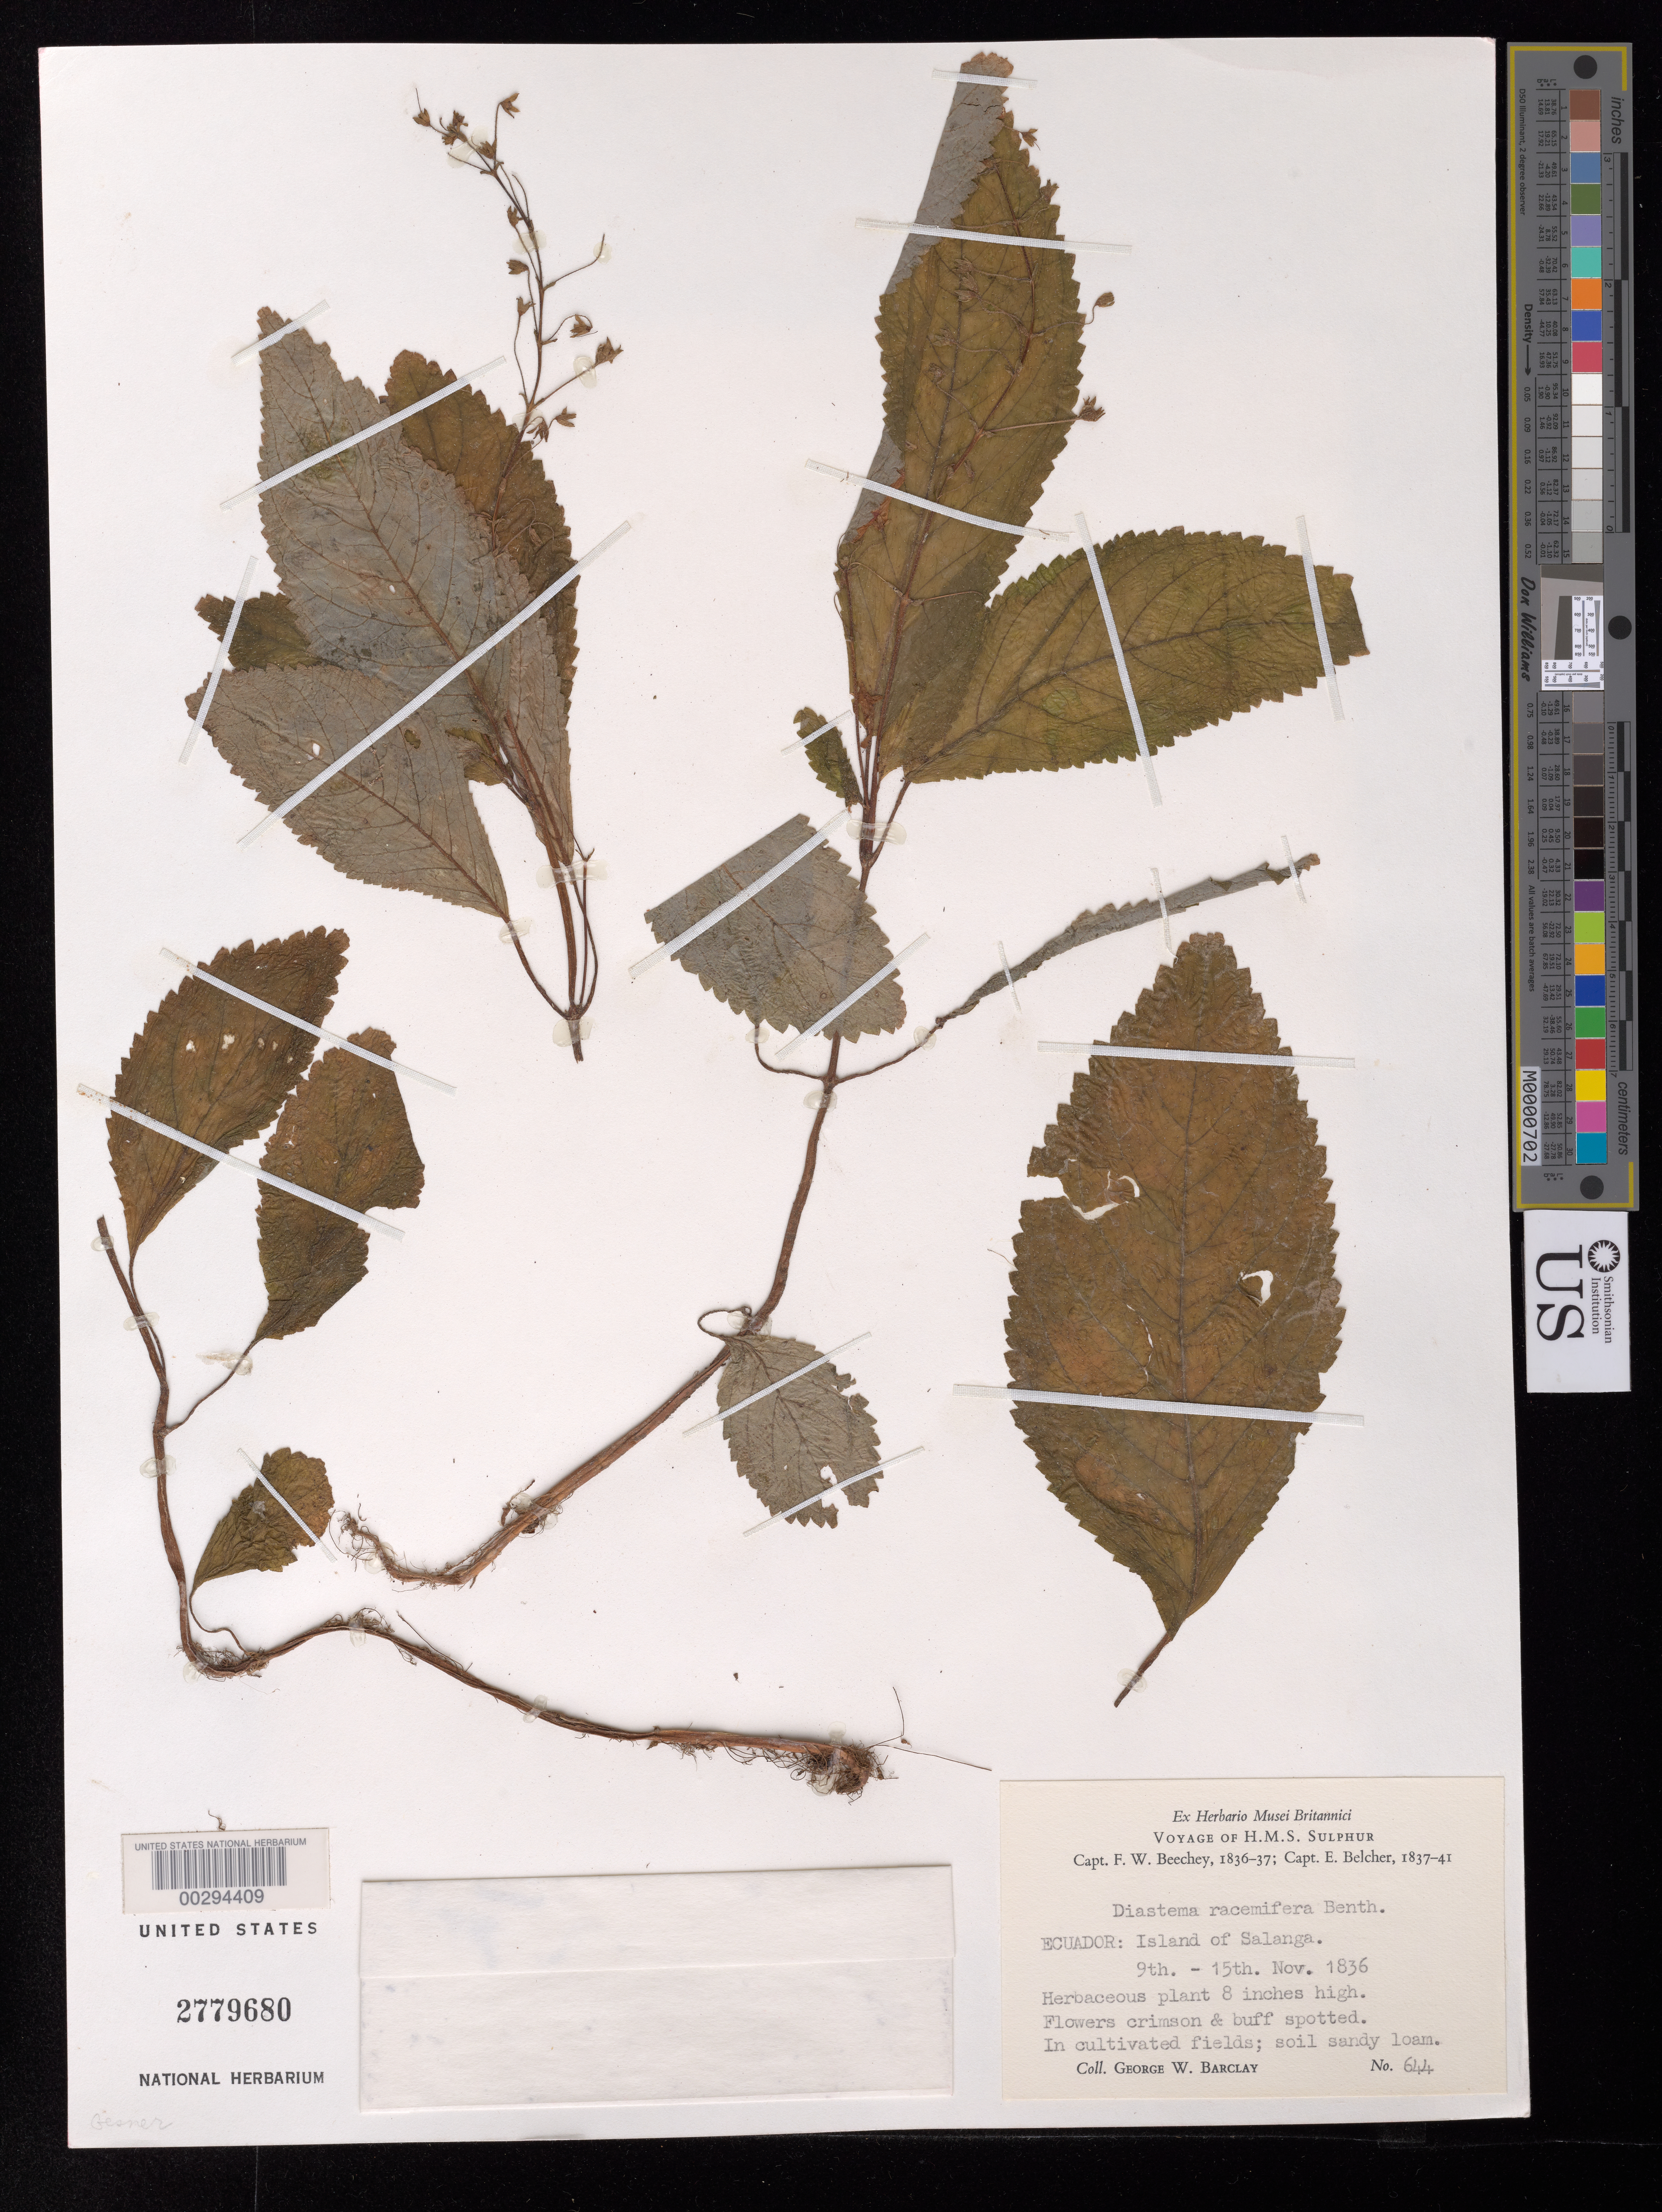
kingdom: Plantae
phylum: Tracheophyta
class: Magnoliopsida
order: Lamiales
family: Gesneriaceae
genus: Diastema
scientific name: Diastema racemiferum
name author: Benth.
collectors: G. W. Barclay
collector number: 644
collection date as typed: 9-15 Nov 1836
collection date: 1836-11-09/1836-11-15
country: Ecuador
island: Salanga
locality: Island of Salanga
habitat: In cultivated fields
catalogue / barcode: US 2779680